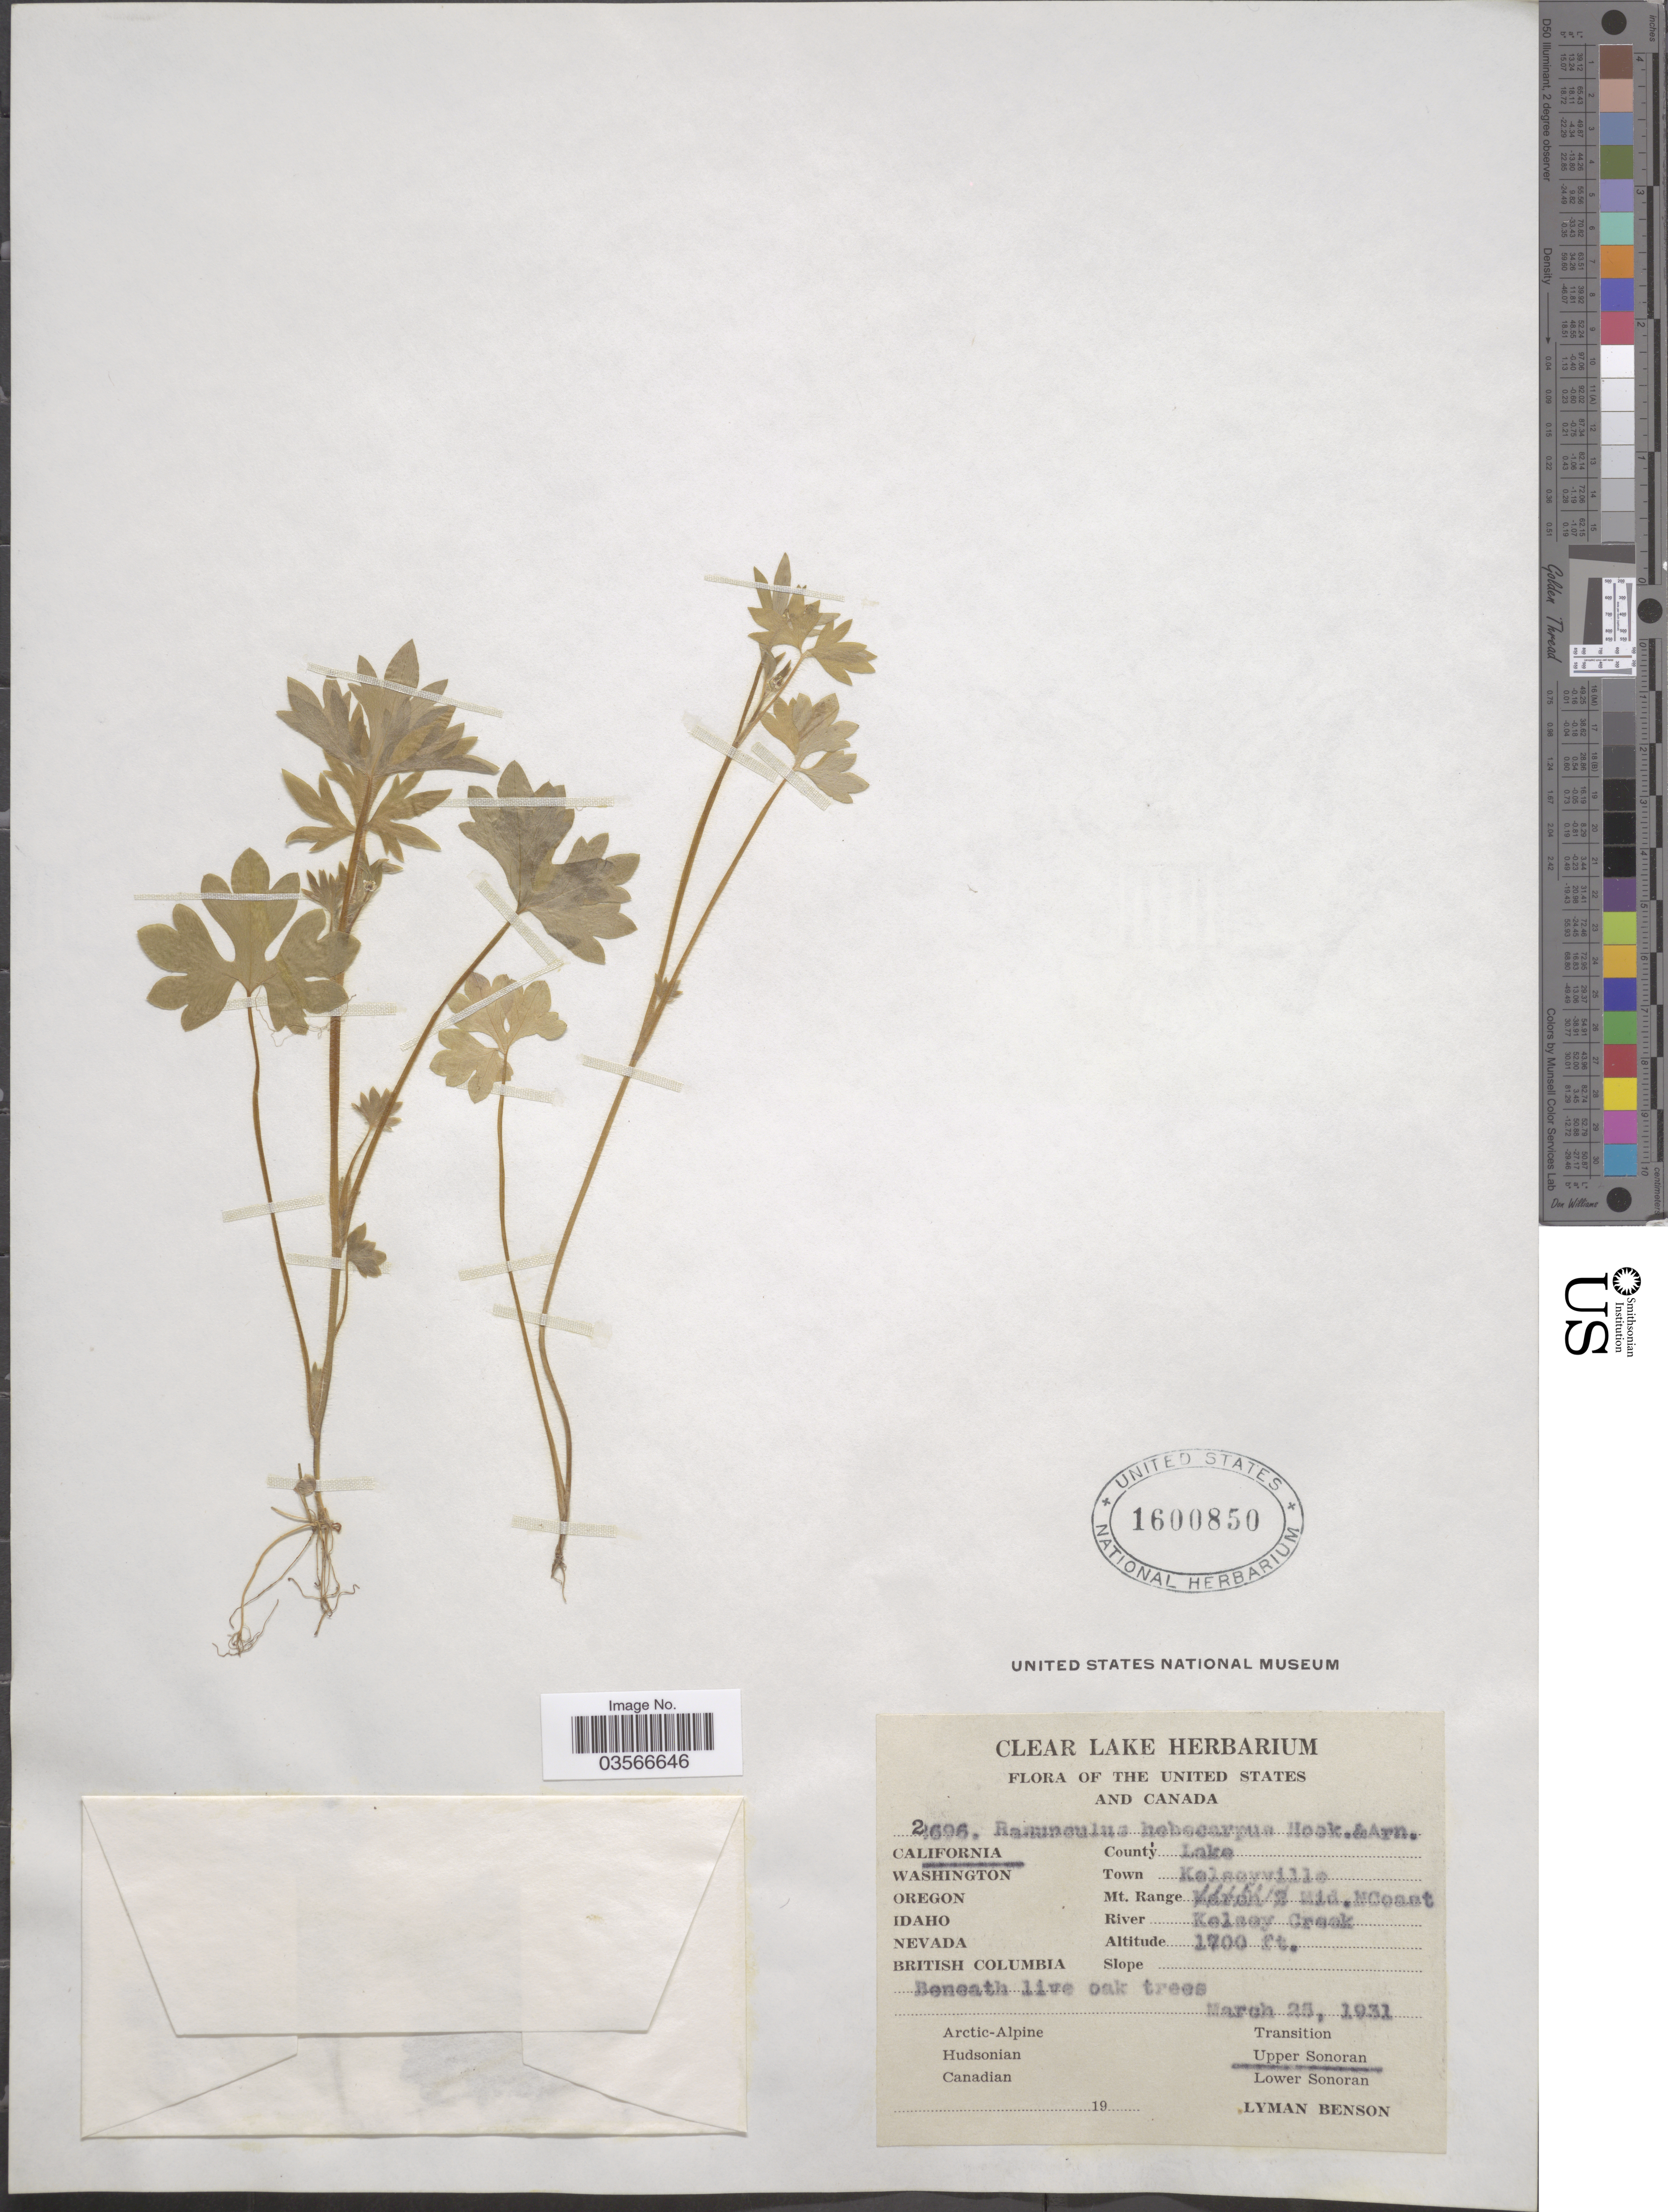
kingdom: Plantae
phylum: Tracheophyta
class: Magnoliopsida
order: Ranunculales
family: Ranunculaceae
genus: Ranunculus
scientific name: Ranunculus hebecarpus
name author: Hook. & Arn.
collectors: L. D. Benson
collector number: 21696*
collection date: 1931-03-25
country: United States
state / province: California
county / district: Lake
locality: County Lake. Town Kelseyville. Mt. Range Mid. NCoast. River Kelsey Creek. Upper Sonoran.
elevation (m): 518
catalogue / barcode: US 1600850